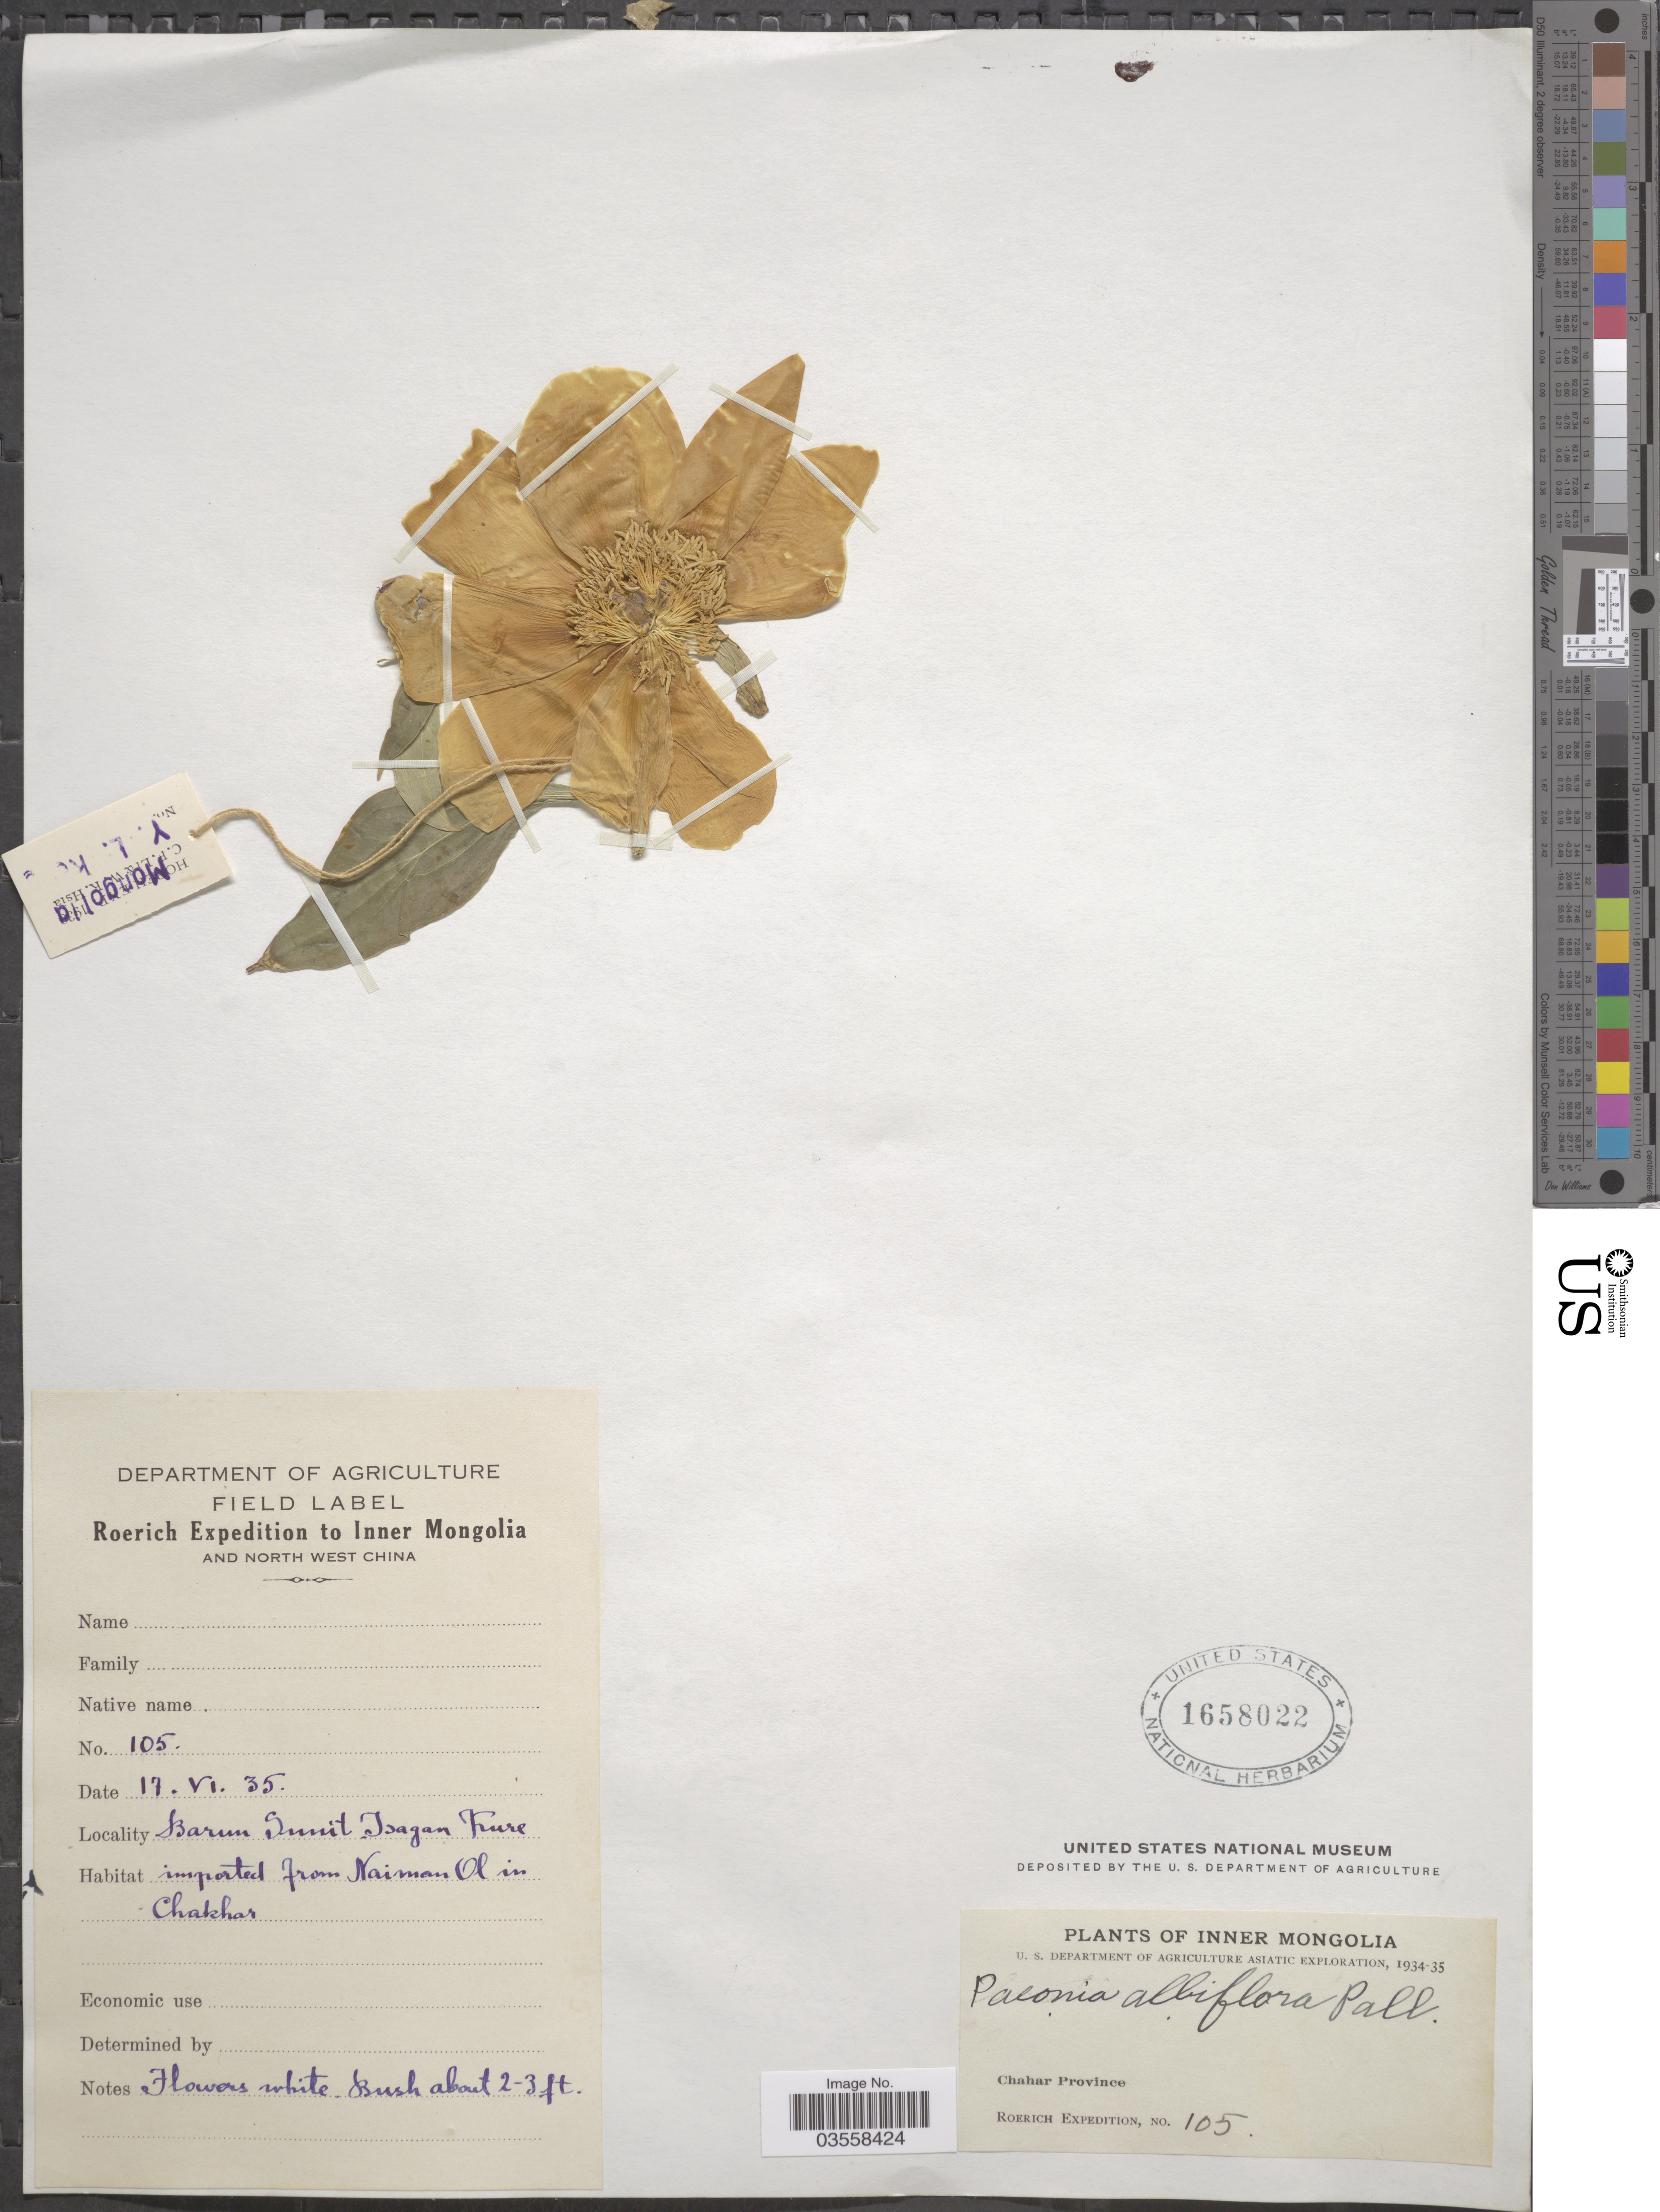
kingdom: Plantae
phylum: Tracheophyta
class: Magnoliopsida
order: Saxifragales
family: Paeoniaceae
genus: Paeonia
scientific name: Paeonia lactiflora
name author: Pall.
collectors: Roerich Expedition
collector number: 105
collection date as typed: Transcribed d/m/y: 17/6/35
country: China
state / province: Nei Monggol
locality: Inner Mongolia and North West China. Barun Sunit Isagan Kure. Inner Mongolia, Chahar Province.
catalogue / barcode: US 1658022